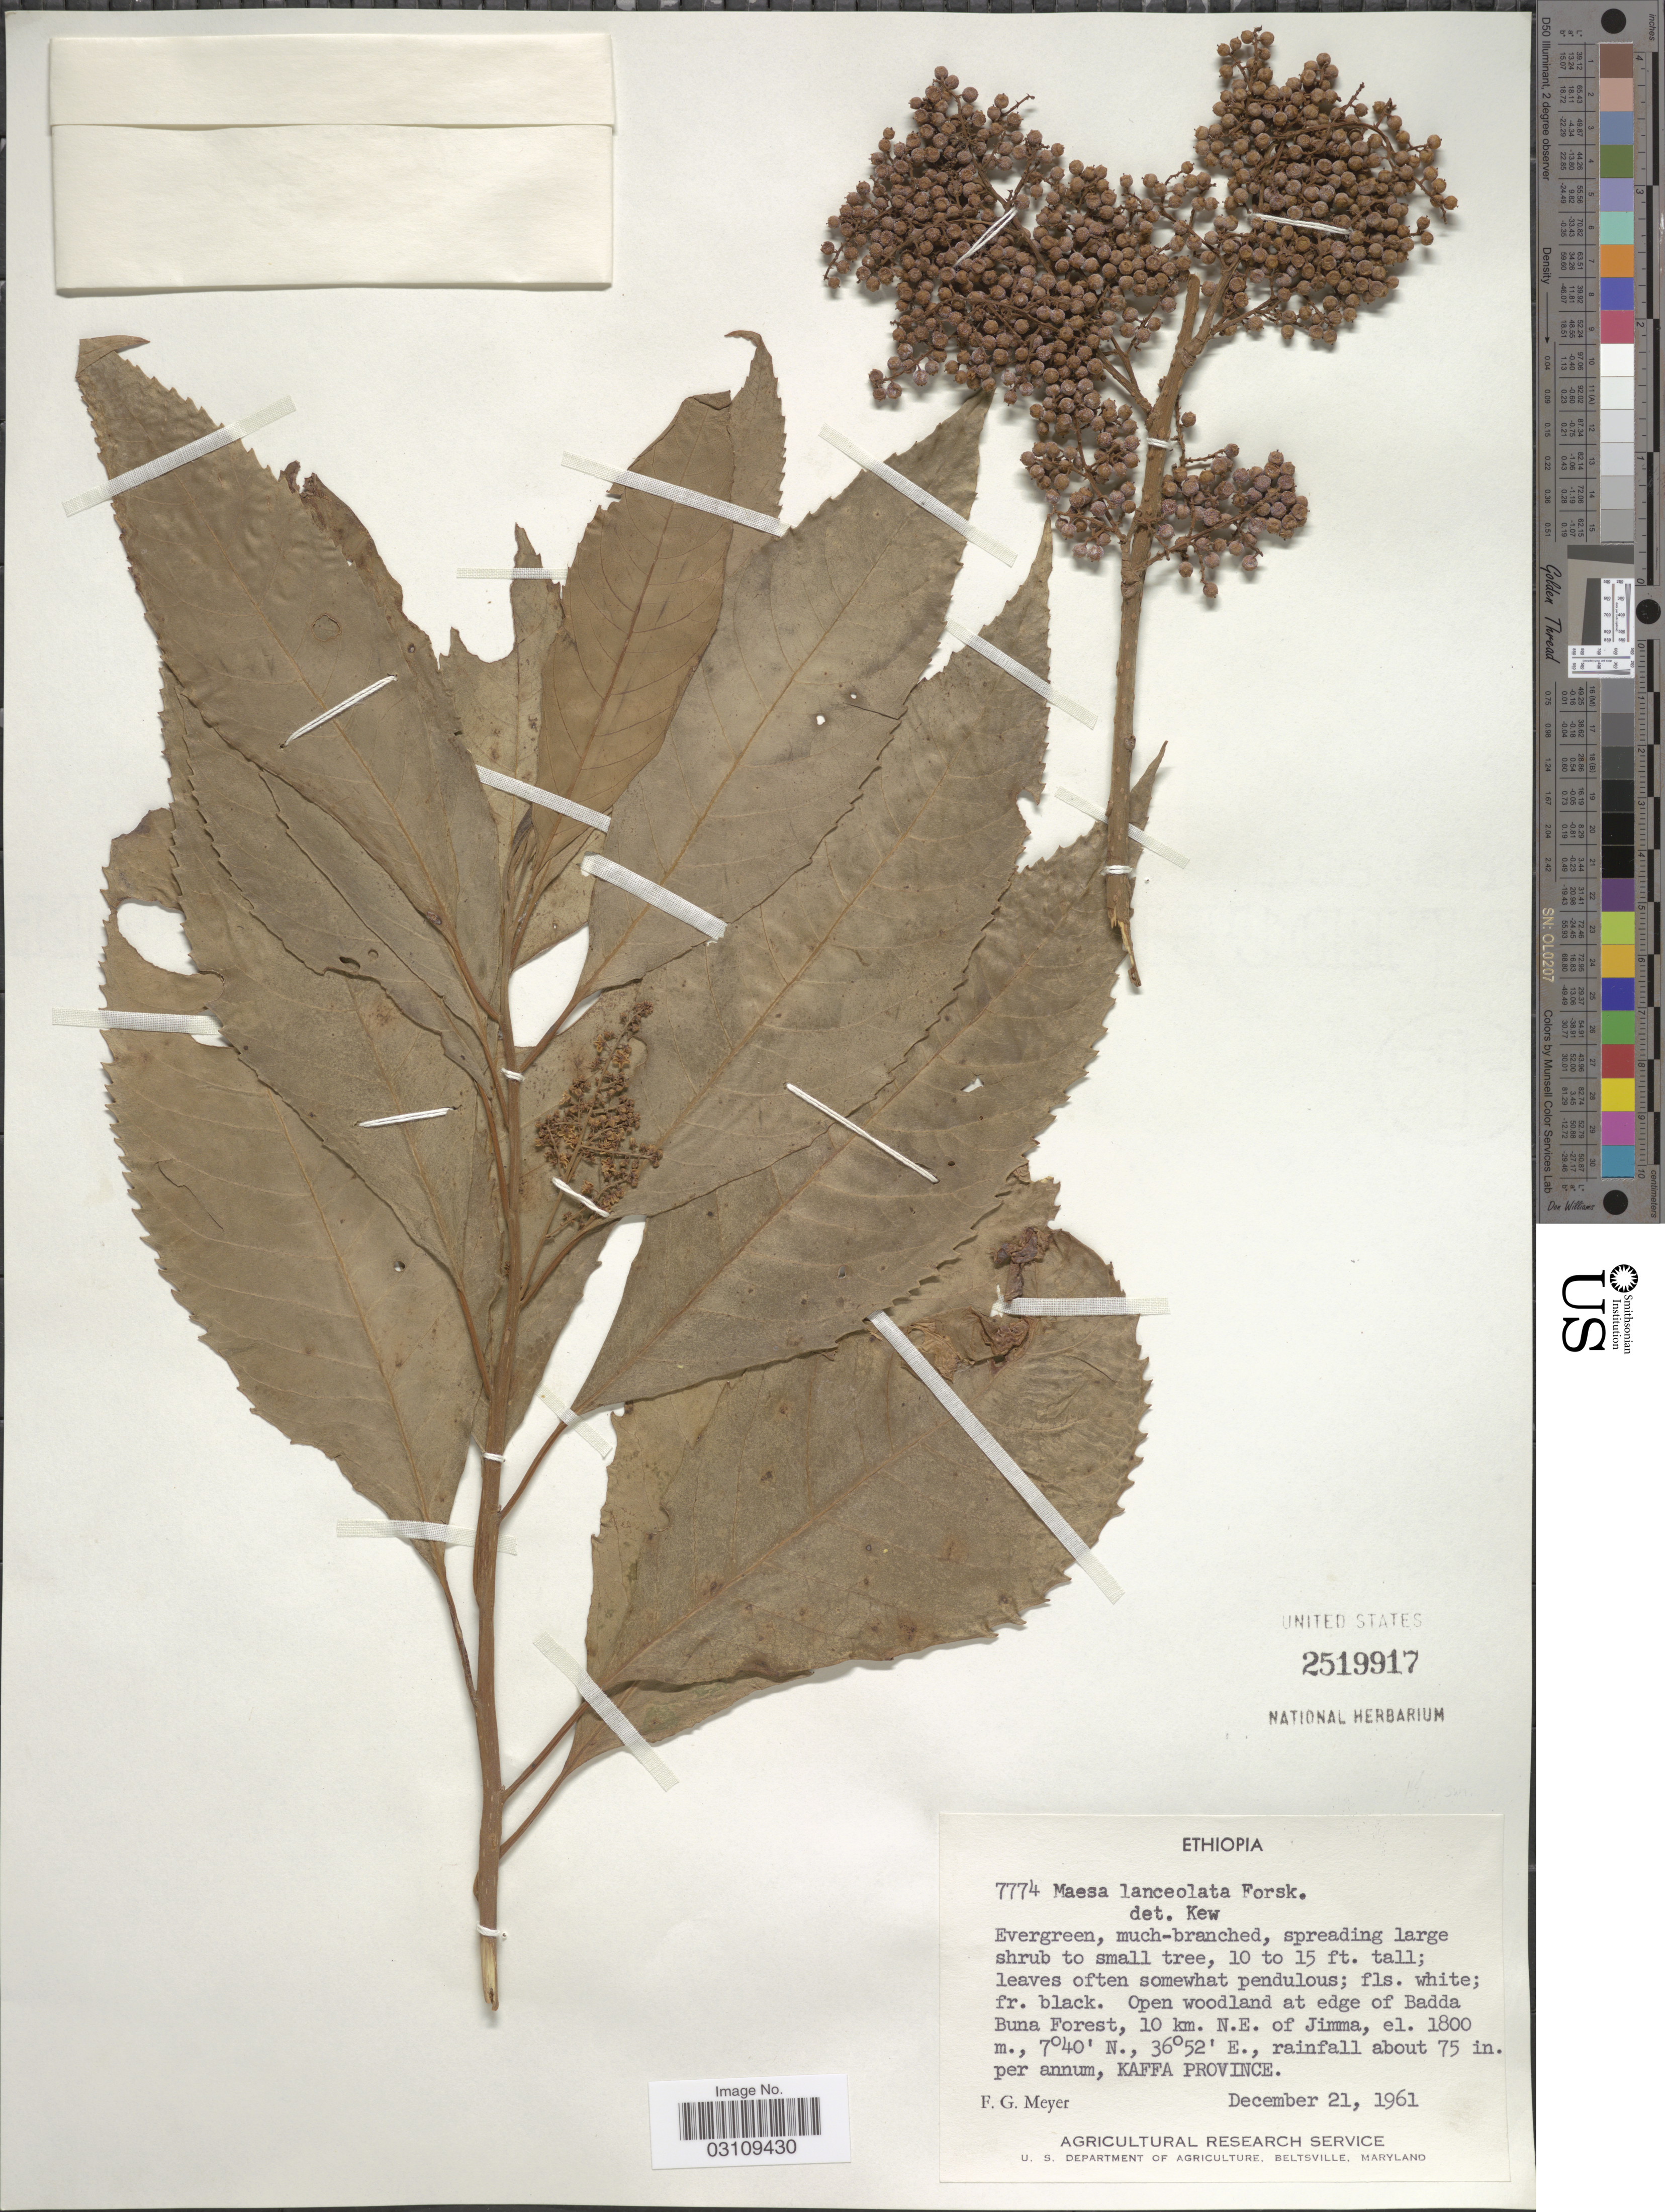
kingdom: Plantae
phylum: Tracheophyta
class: Magnoliopsida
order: Ericales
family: Primulaceae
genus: Maesa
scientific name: Maesa lanceolata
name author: Forssk.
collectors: F. G. Meyer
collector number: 7774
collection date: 1961-12-21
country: Ethiopia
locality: Open woodland at edge of Badda Buna Forest, 10 km. N.E. of Jimma, Kaffa Province.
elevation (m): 1800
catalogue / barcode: US 2519917